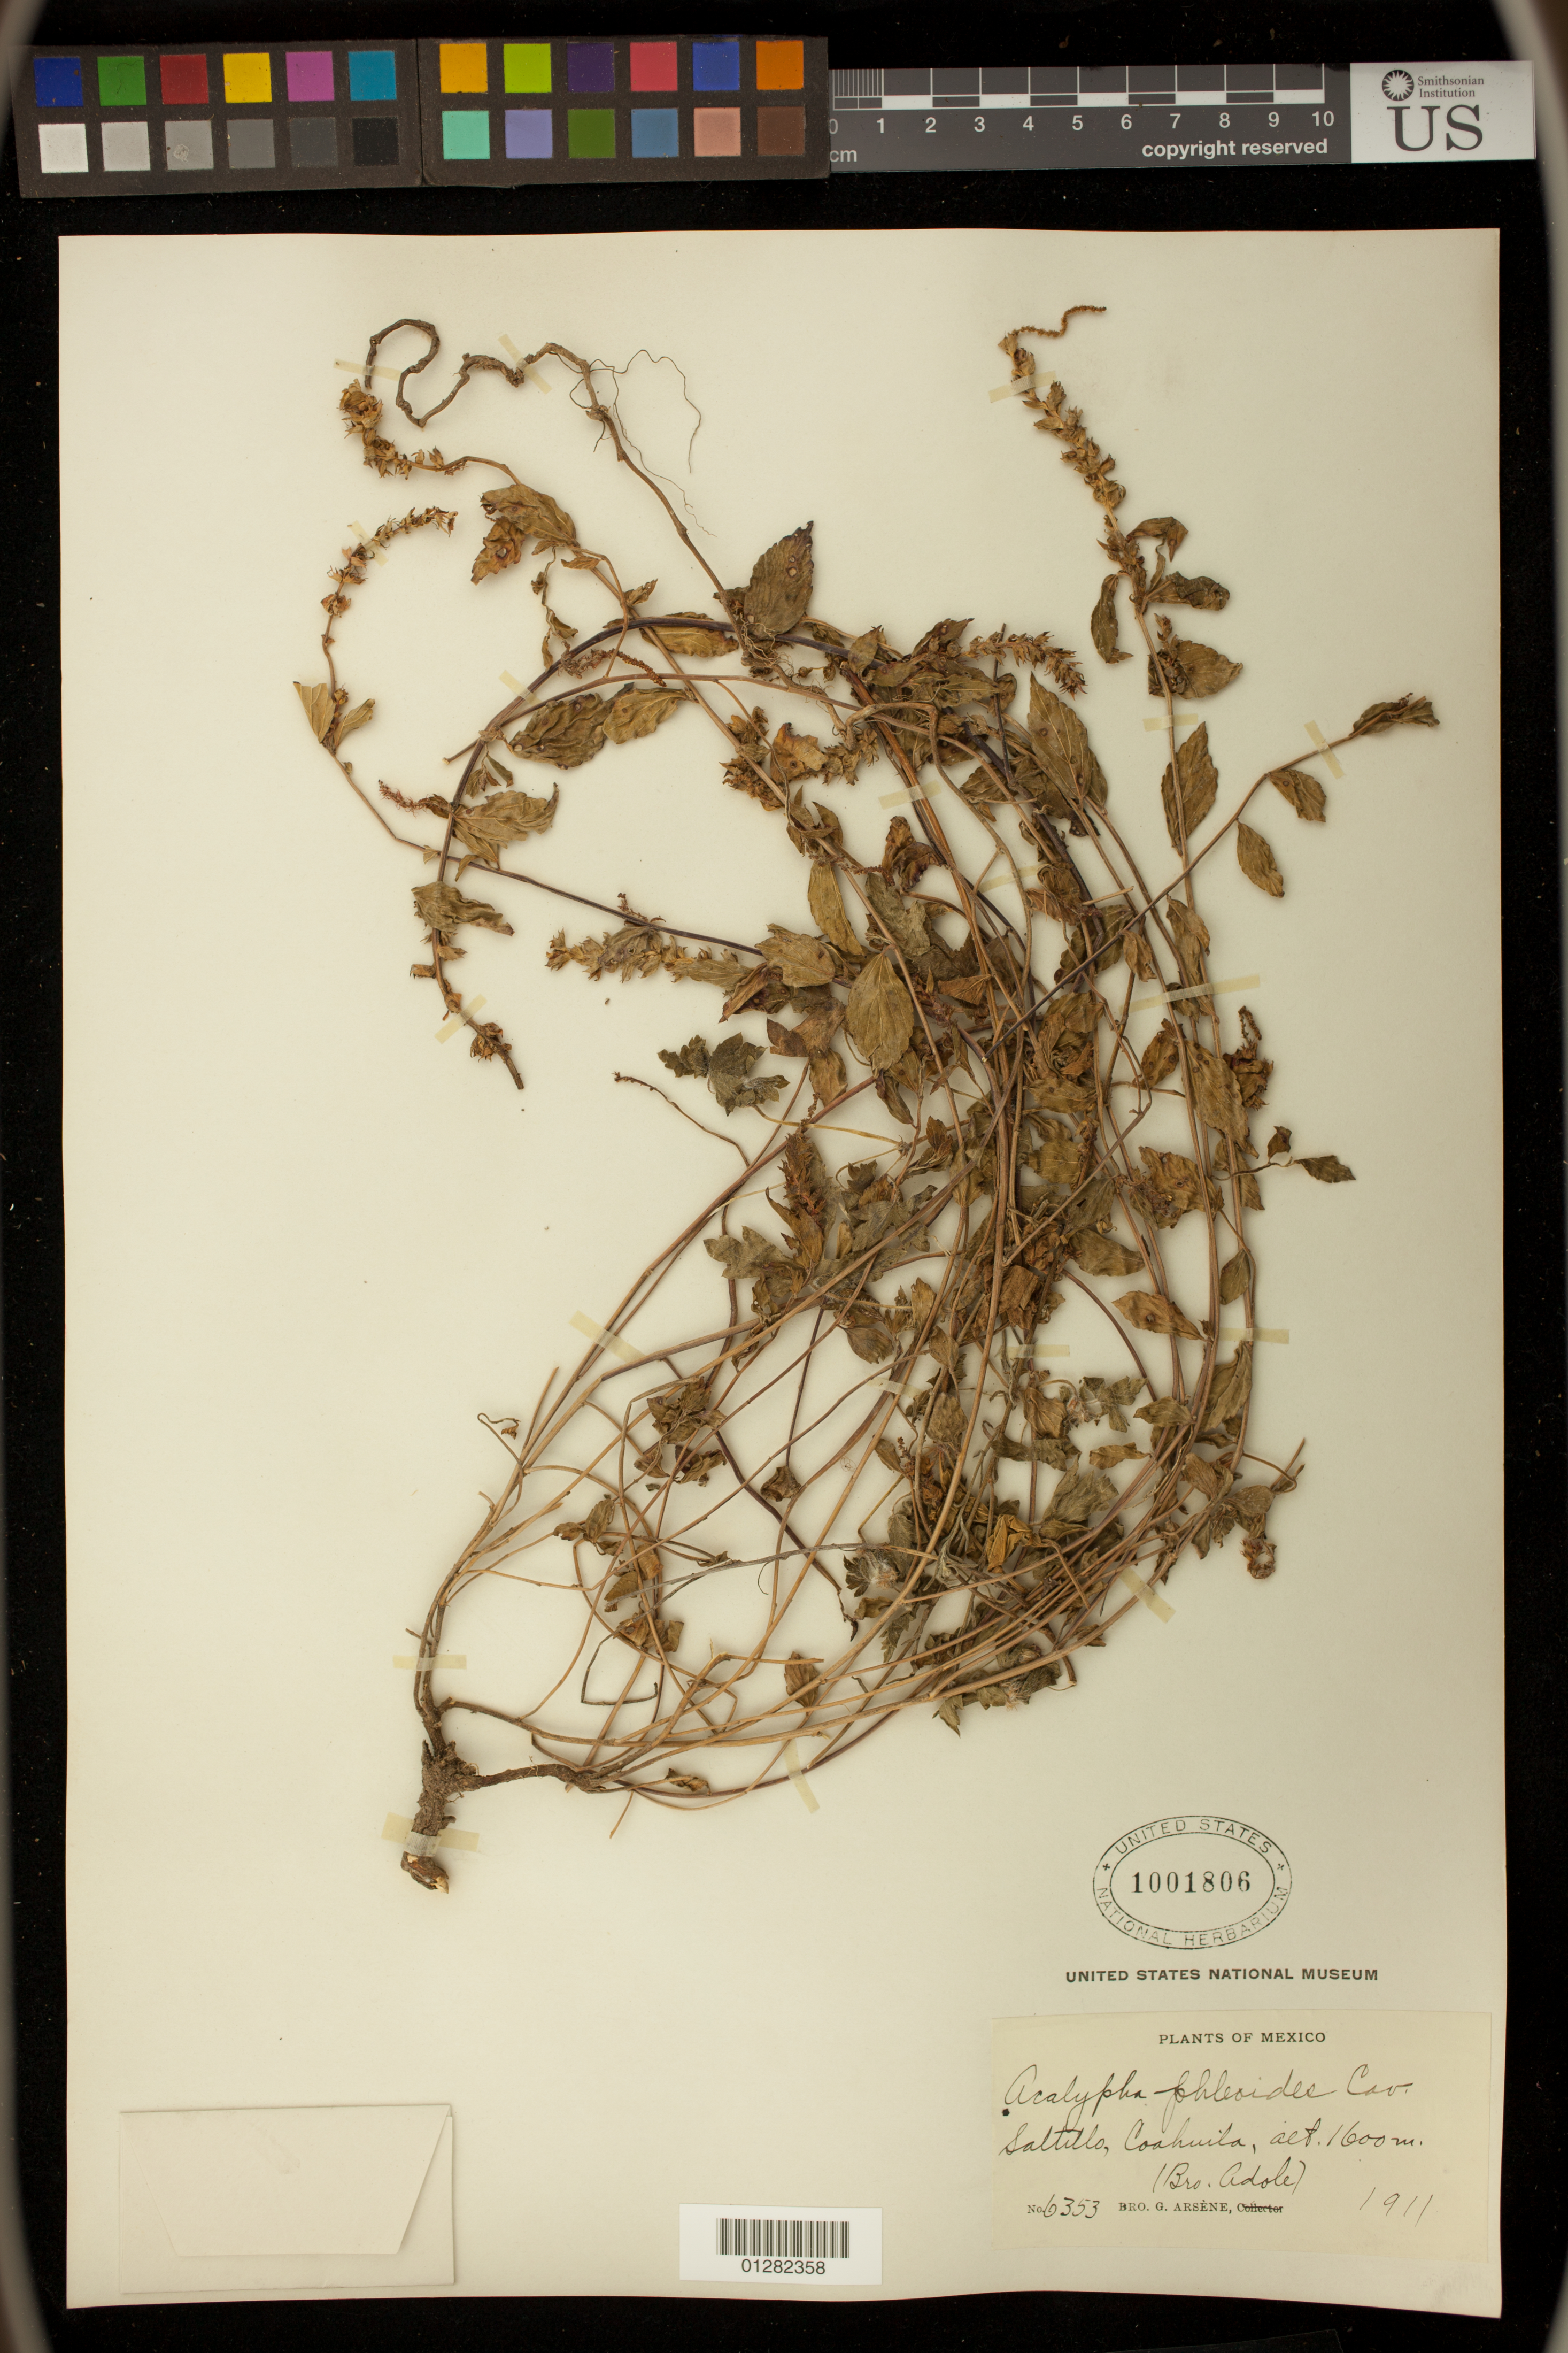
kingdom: Plantae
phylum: Tracheophyta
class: Magnoliopsida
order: Malpighiales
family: Euphorbiaceae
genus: Acalypha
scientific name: Acalypha phleoides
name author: Cav.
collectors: G. B. Hinton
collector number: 6353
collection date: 1911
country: Mexico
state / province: Coahuila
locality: Saltillo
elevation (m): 1600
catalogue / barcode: US 1001806